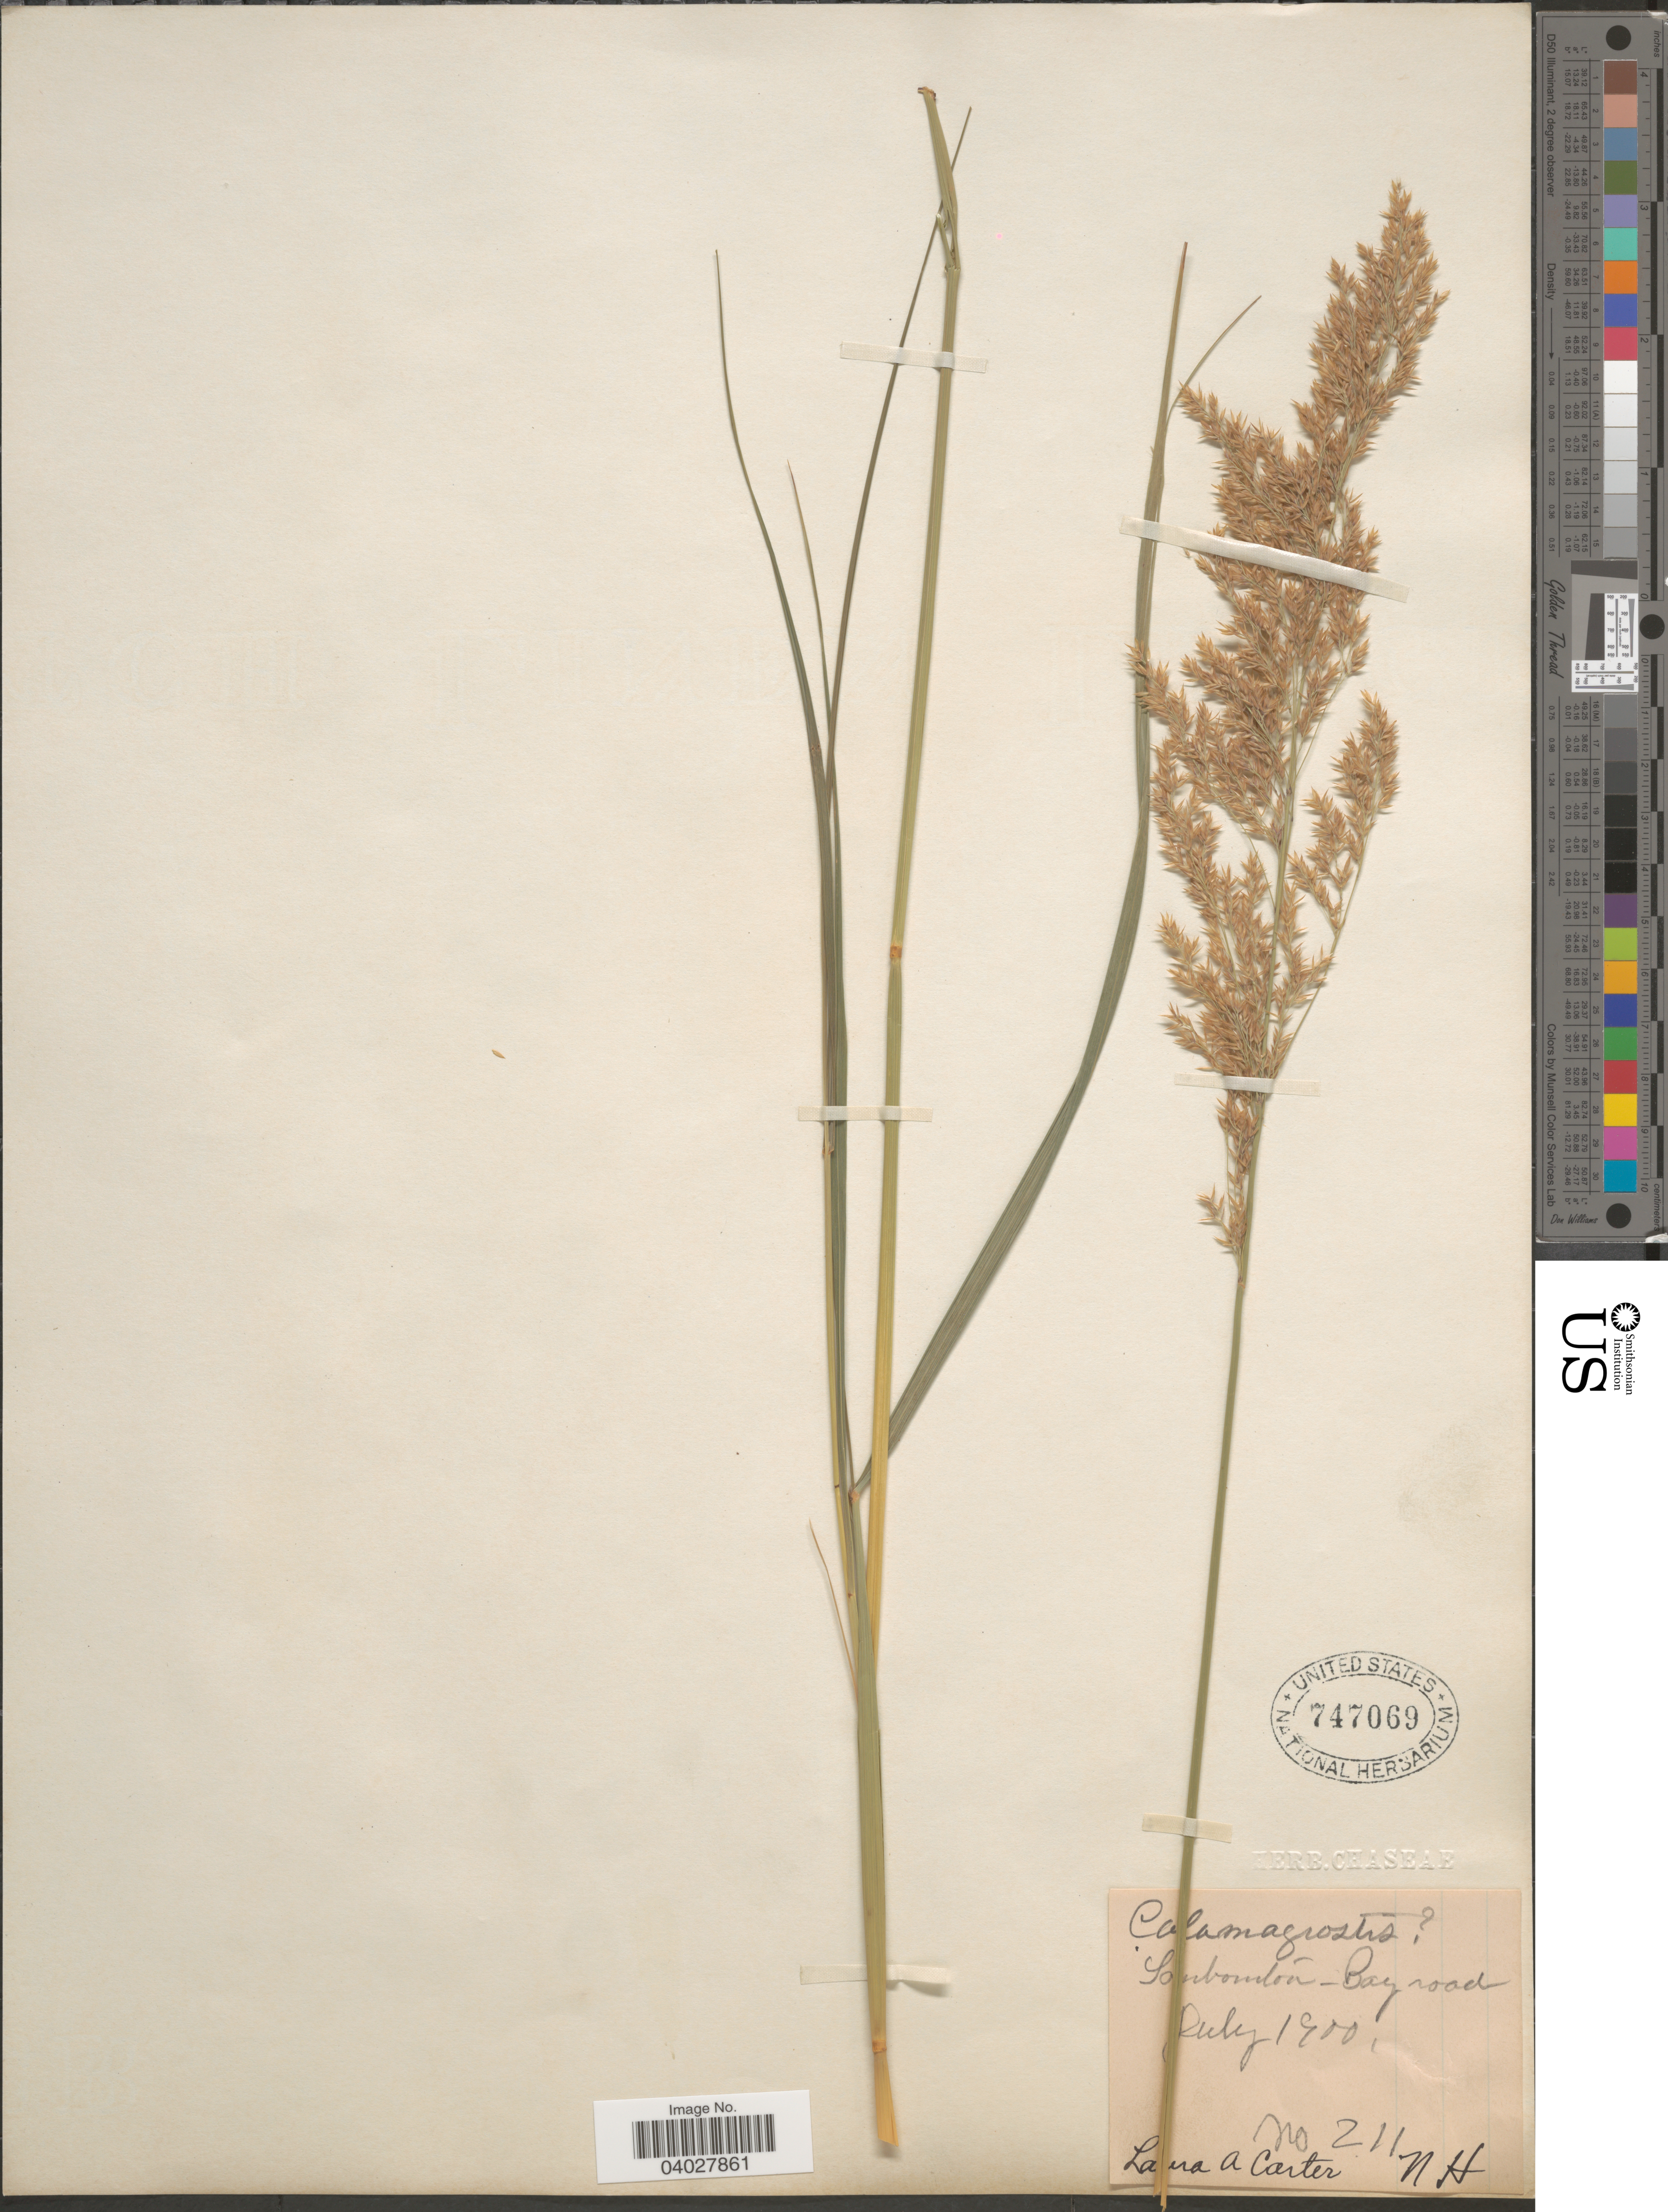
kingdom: Plantae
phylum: Tracheophyta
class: Liliopsida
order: Poales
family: Poaceae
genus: Calamagrostis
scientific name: Calamagrostis canadensis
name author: (Michx.) P. Beauv.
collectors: L. Carter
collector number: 211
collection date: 1900-07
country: United States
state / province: New Hampshire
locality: Sanbornton - Bay road.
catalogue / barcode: US 747069